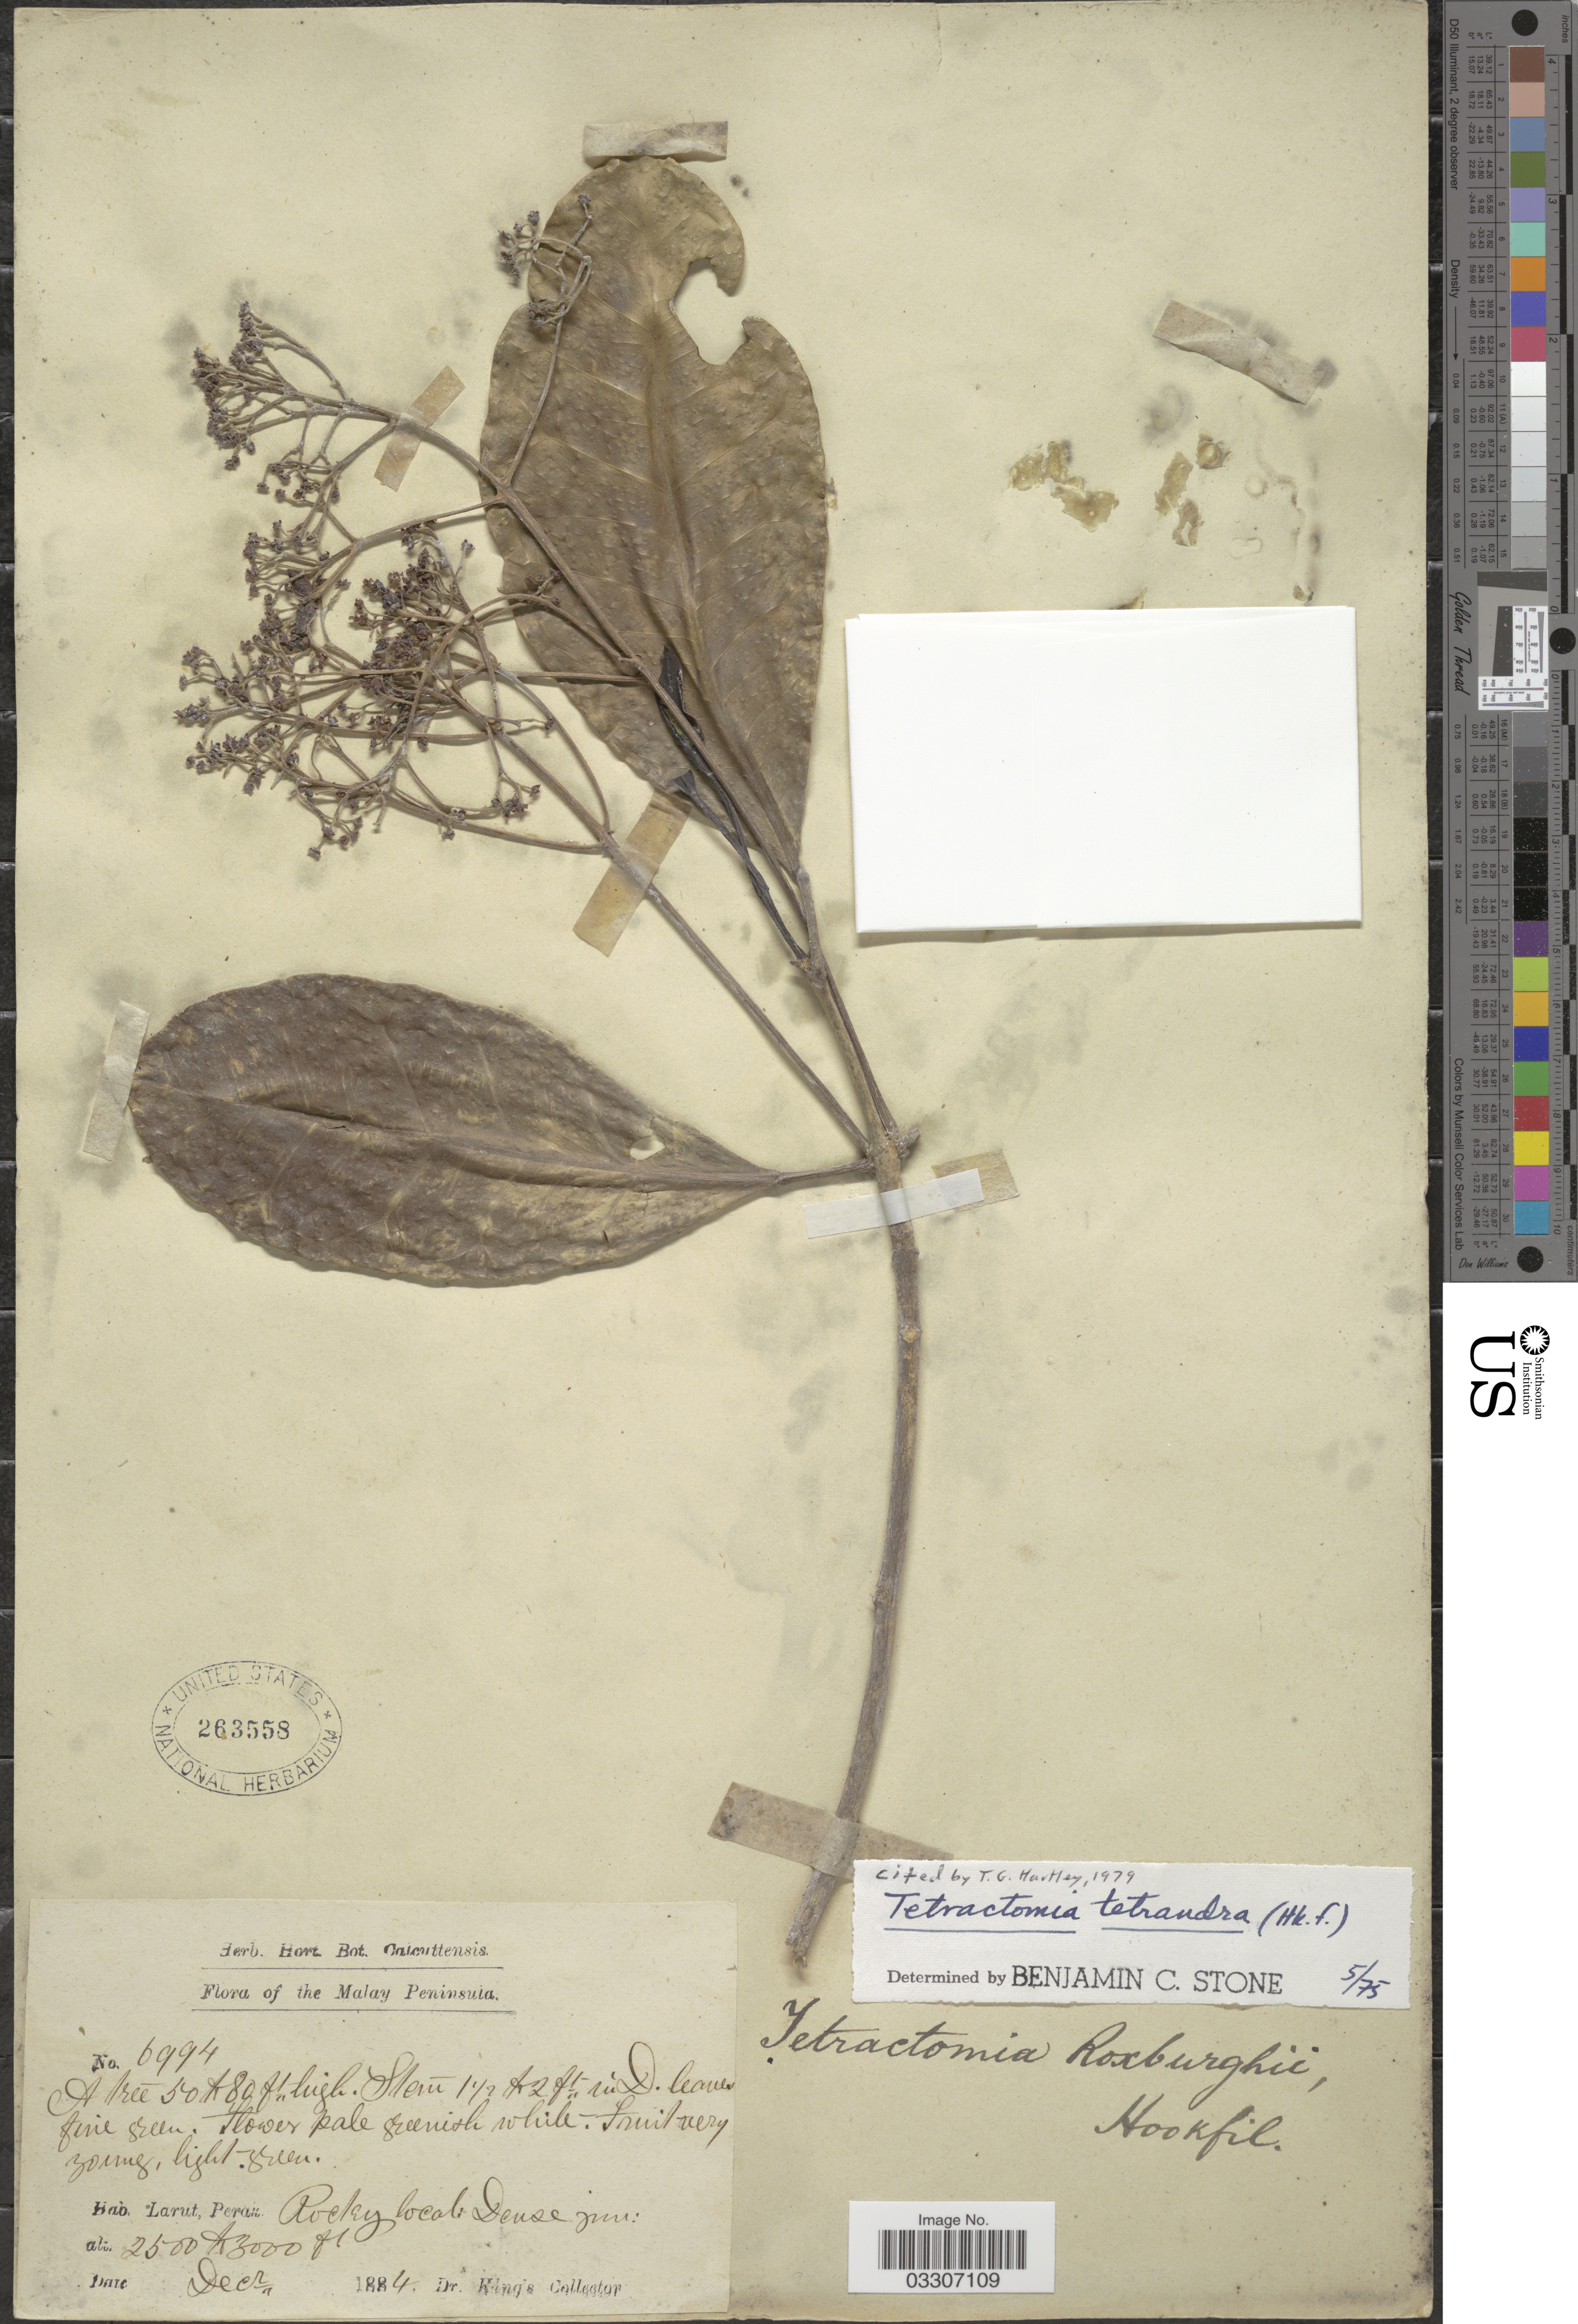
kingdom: Plantae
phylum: Tracheophyta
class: Magnoliopsida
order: Sapindales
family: Rutaceae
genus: Tetractomia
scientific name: Tetractomia tetrandra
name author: (Roxb.) Merr.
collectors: Dr. King's collector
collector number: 6994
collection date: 1884-12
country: Malaysia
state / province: Perak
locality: Malay Peninsula. Larut.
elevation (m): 762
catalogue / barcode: US 263558